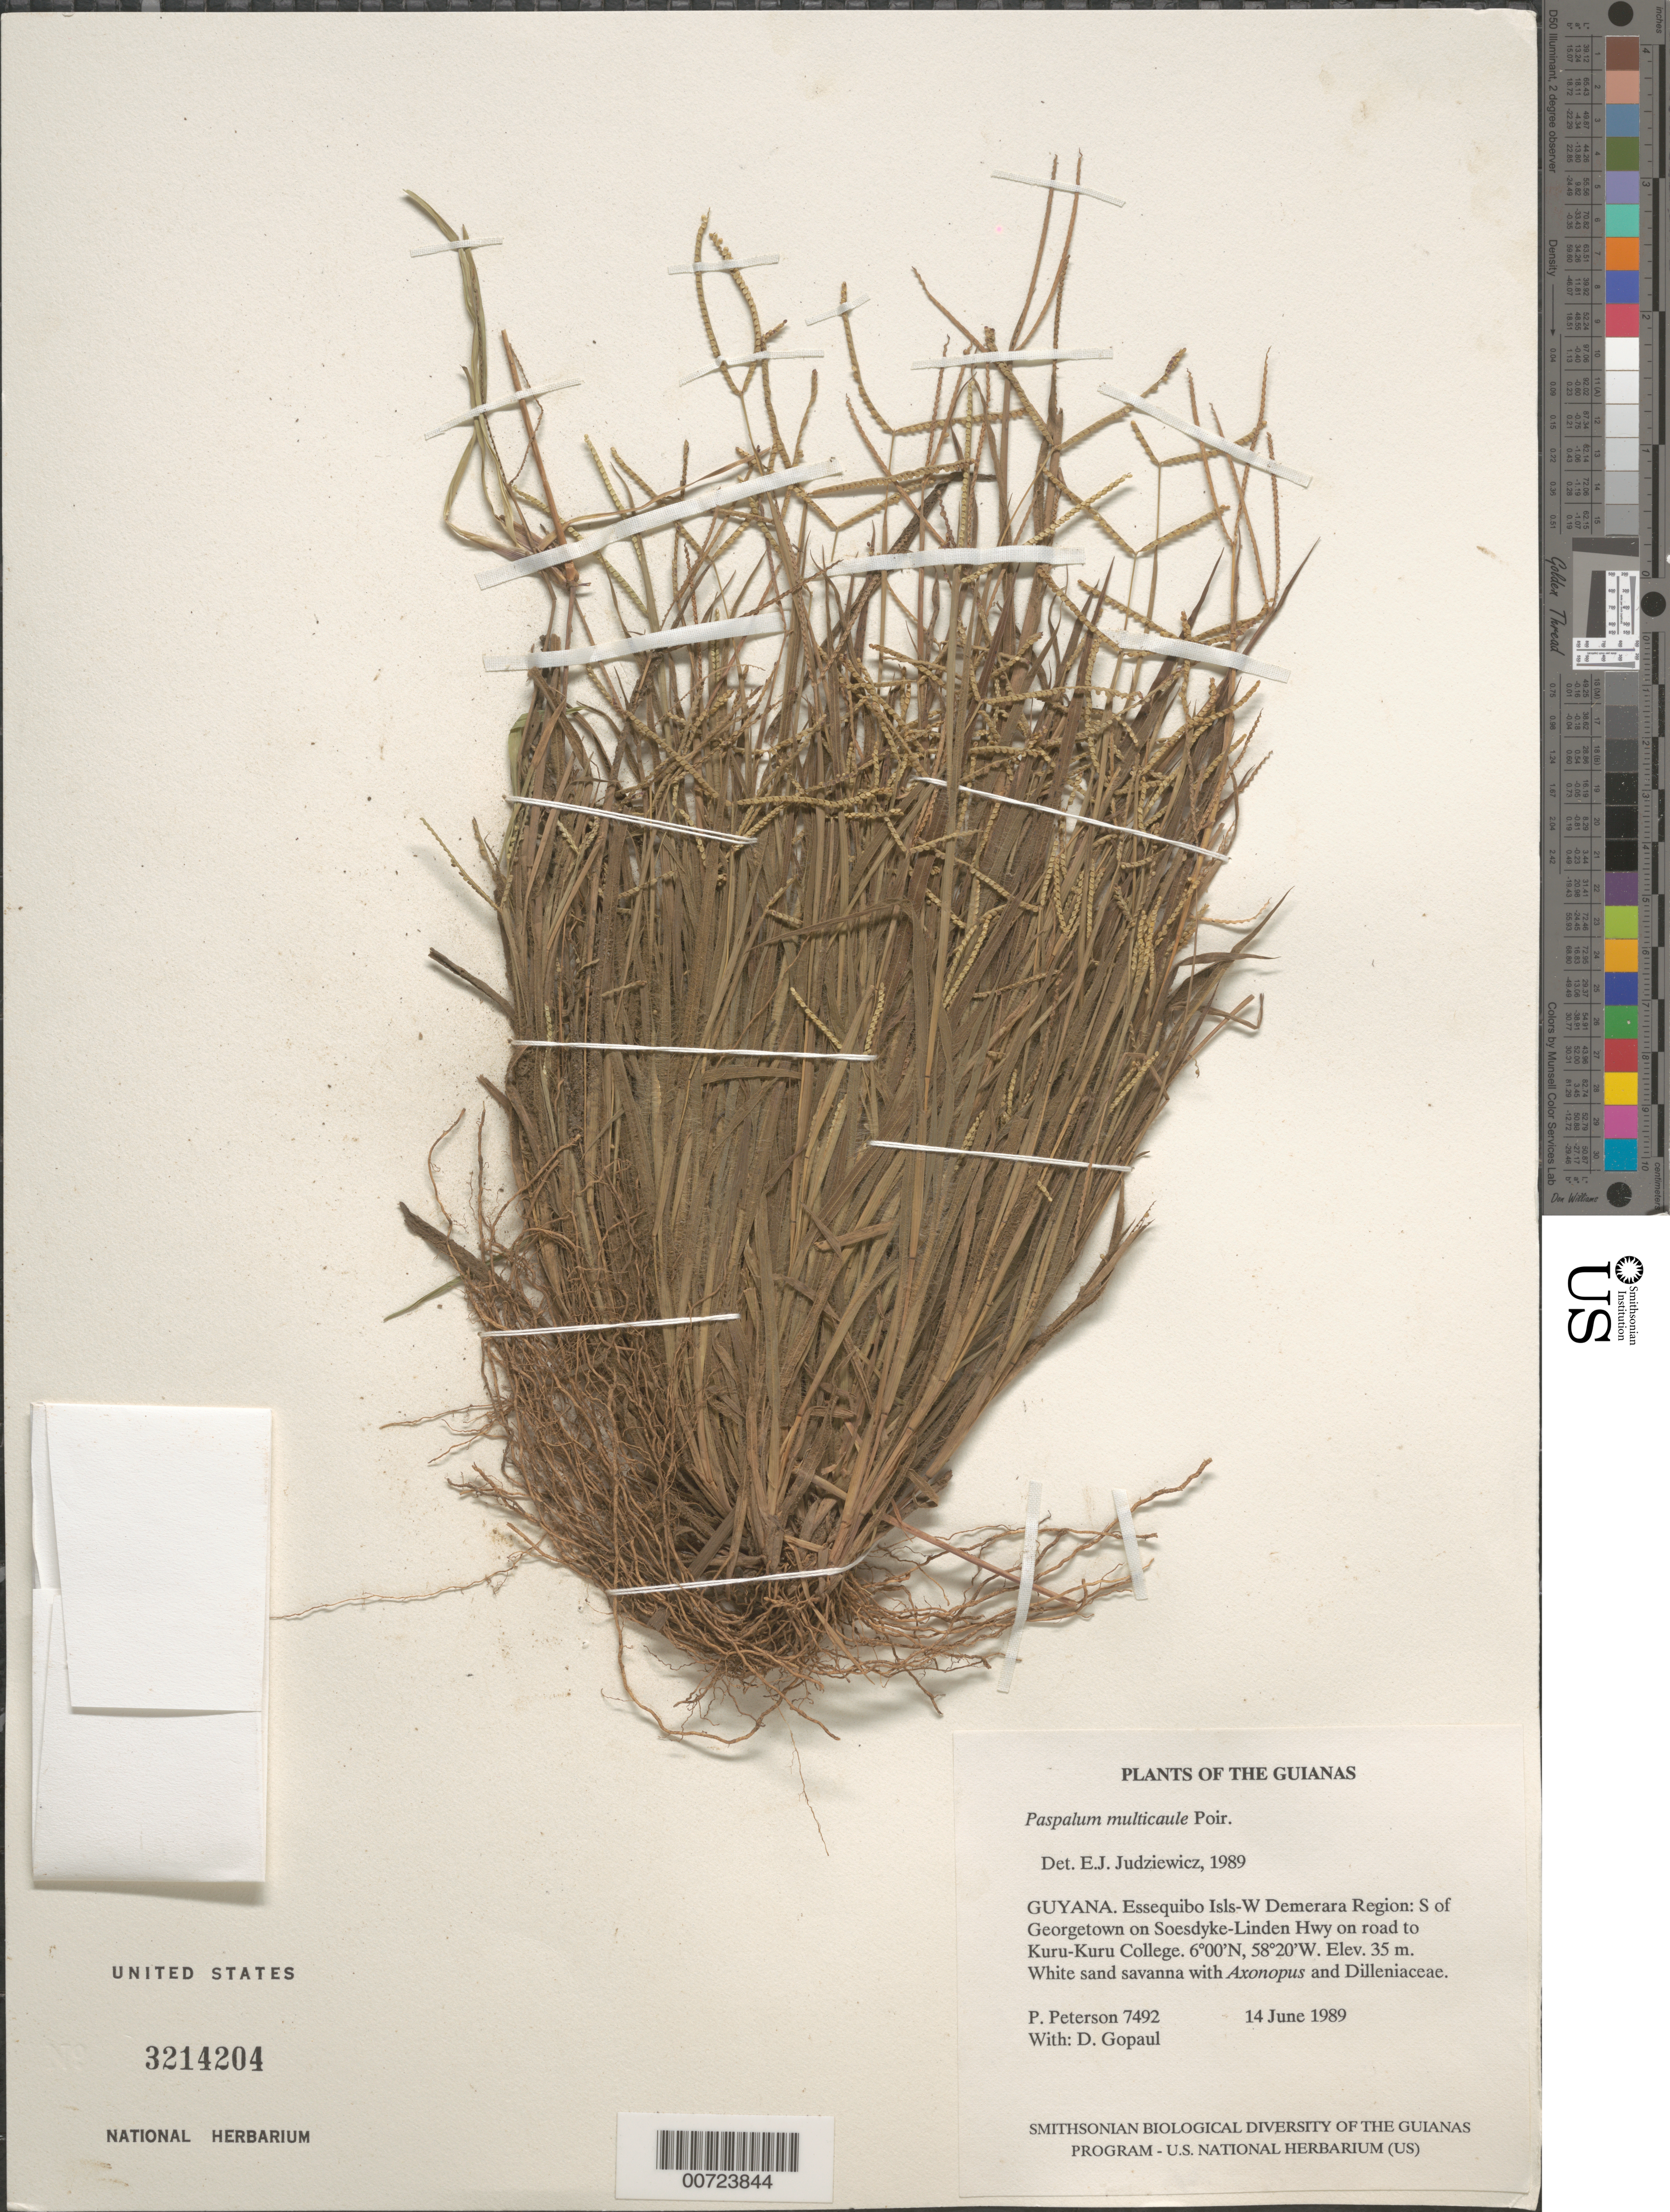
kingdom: Plantae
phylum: Tracheophyta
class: Liliopsida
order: Poales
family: Poaceae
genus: Paspalum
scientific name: Paspalum multicaule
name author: Poir.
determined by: Judziewicz, E. J.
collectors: P. M. Peterson & D. Gopaul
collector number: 7492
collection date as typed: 14 June 1989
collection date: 1989-06-14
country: Guyana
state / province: Essequibo Isl-W. Demerara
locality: S of Georgetown on Soesdyke-Linden Hwy on road to Kuru-Kuru College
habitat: White sand savanna with Axonopus and Dilleniaceae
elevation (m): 35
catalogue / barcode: US 3214204